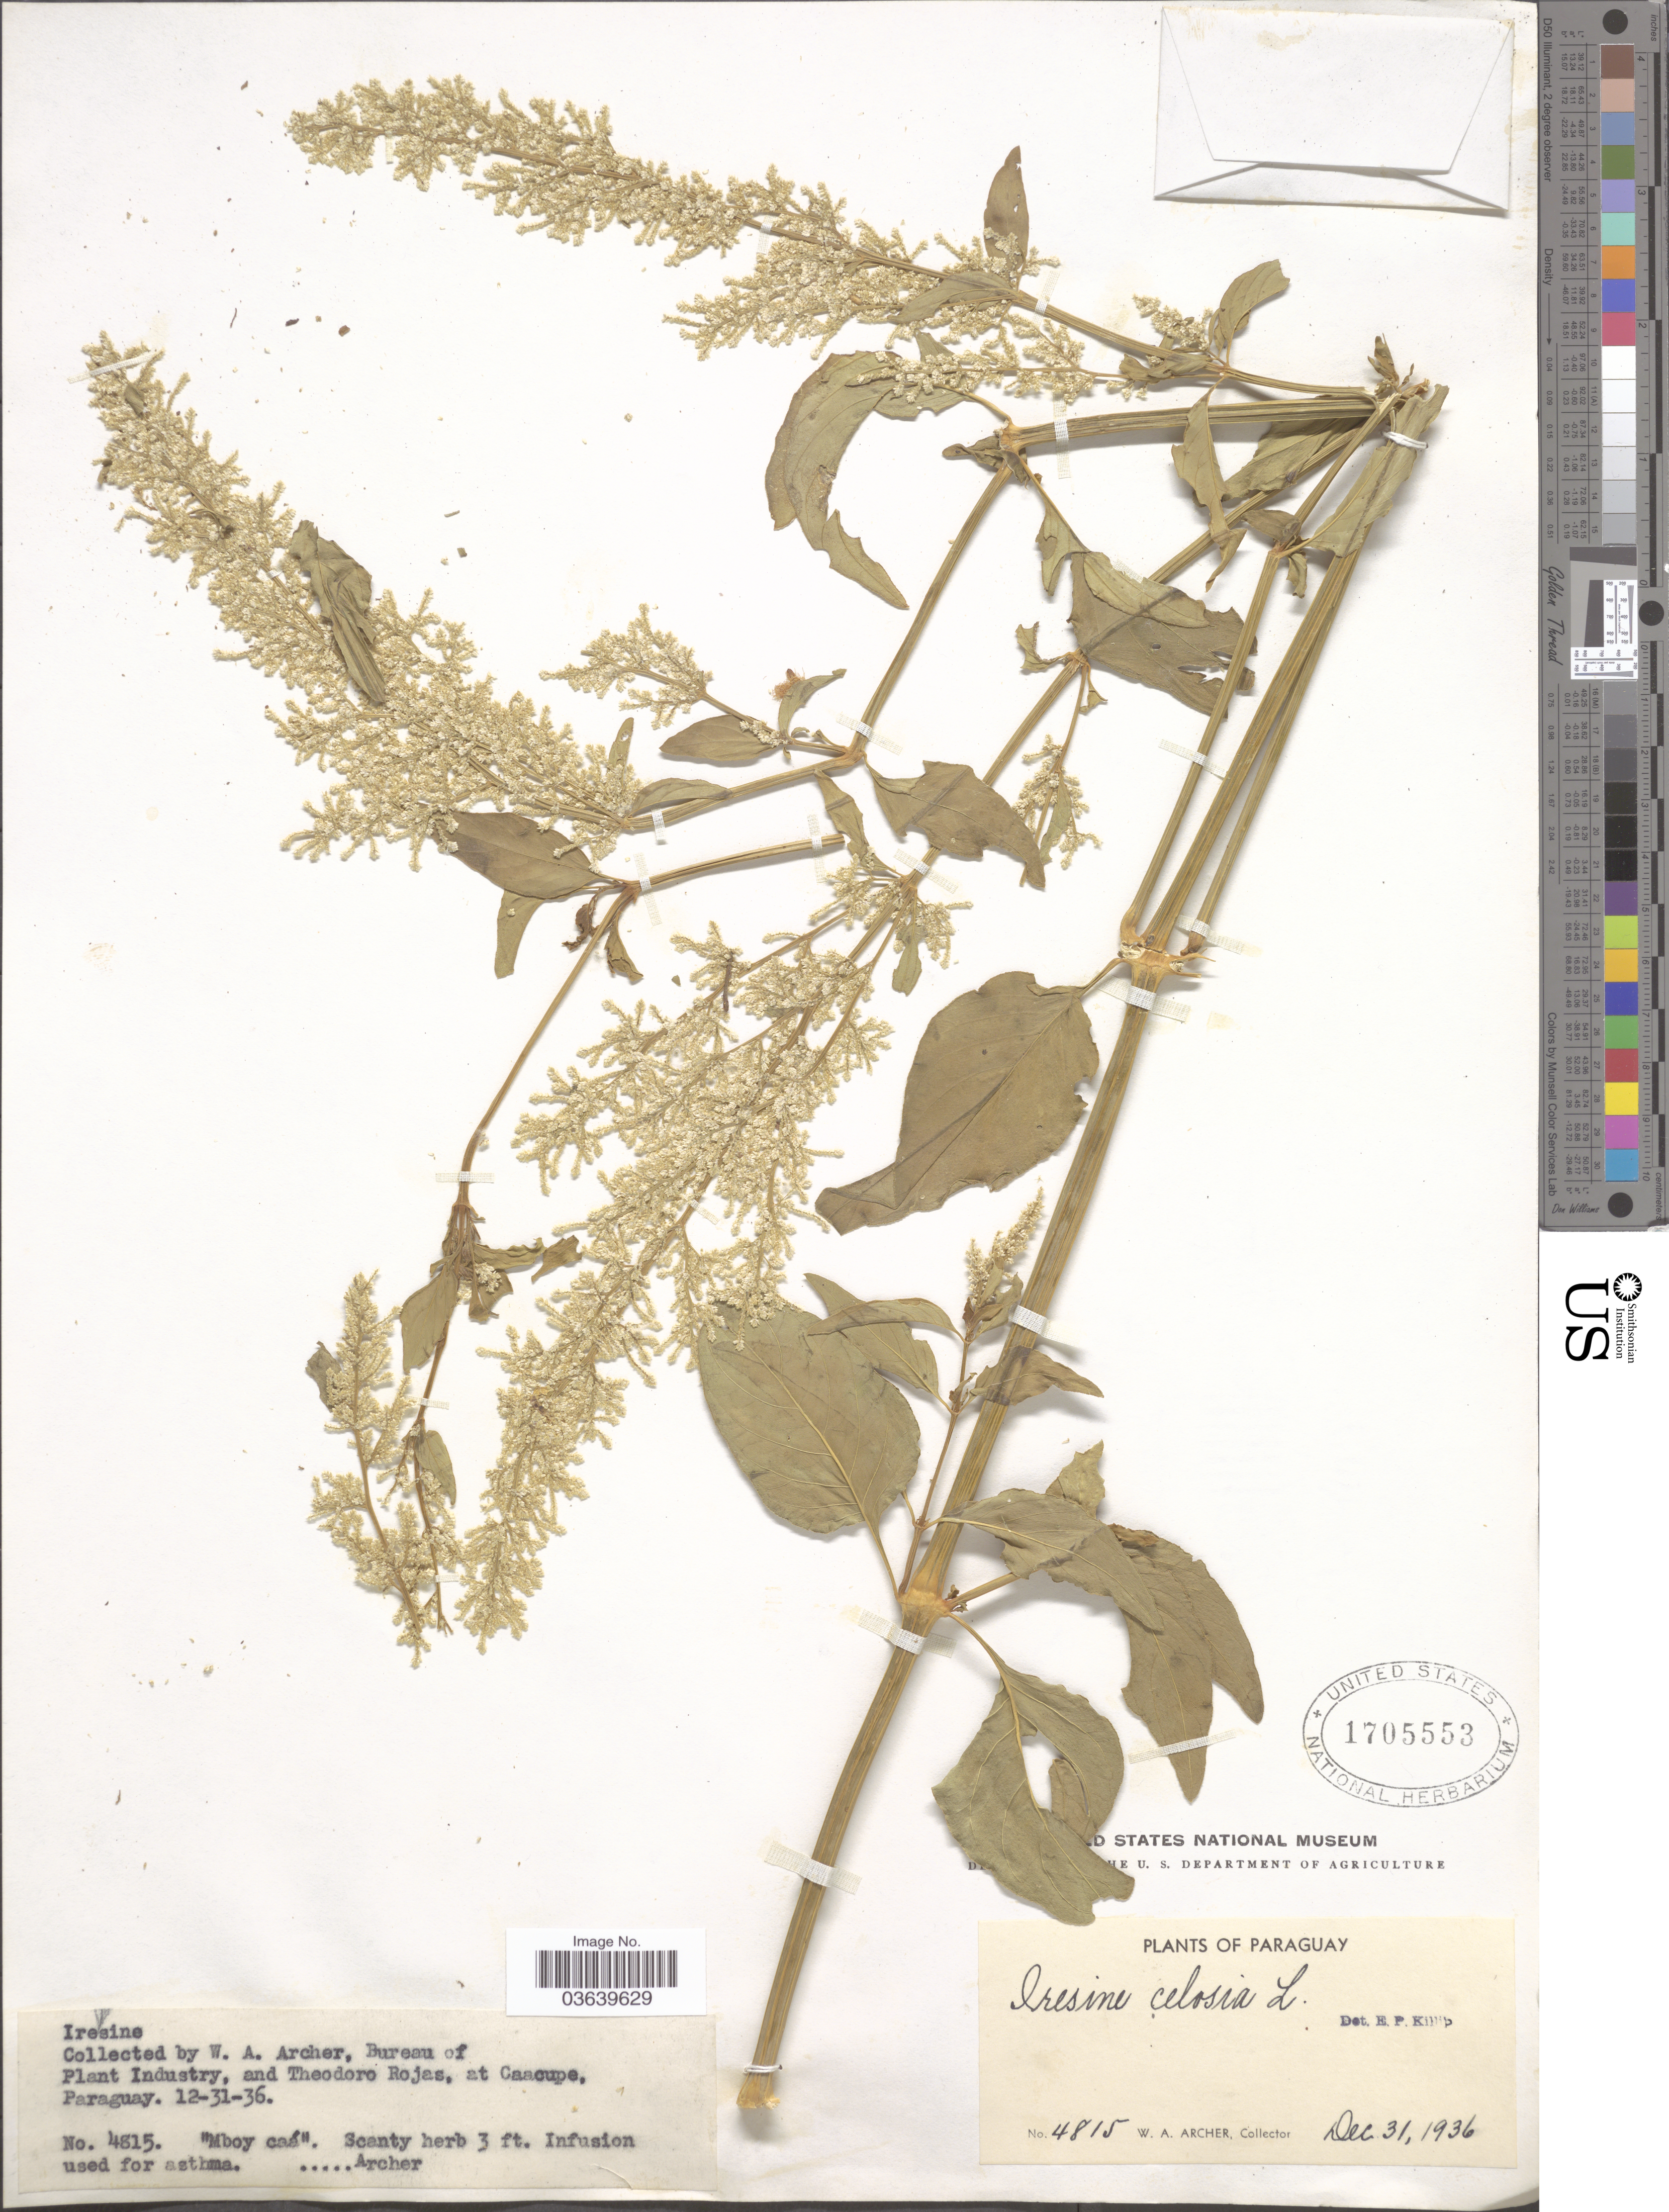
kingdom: Plantae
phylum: Tracheophyta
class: Magnoliopsida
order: Caryophyllales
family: Amaranthaceae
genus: Iresine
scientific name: Iresine diffusa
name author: Humb. & Bonpl. ex Willd.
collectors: W. Archer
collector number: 4815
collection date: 1936-12-31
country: Paraguay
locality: Caacupe.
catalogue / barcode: US 1705553